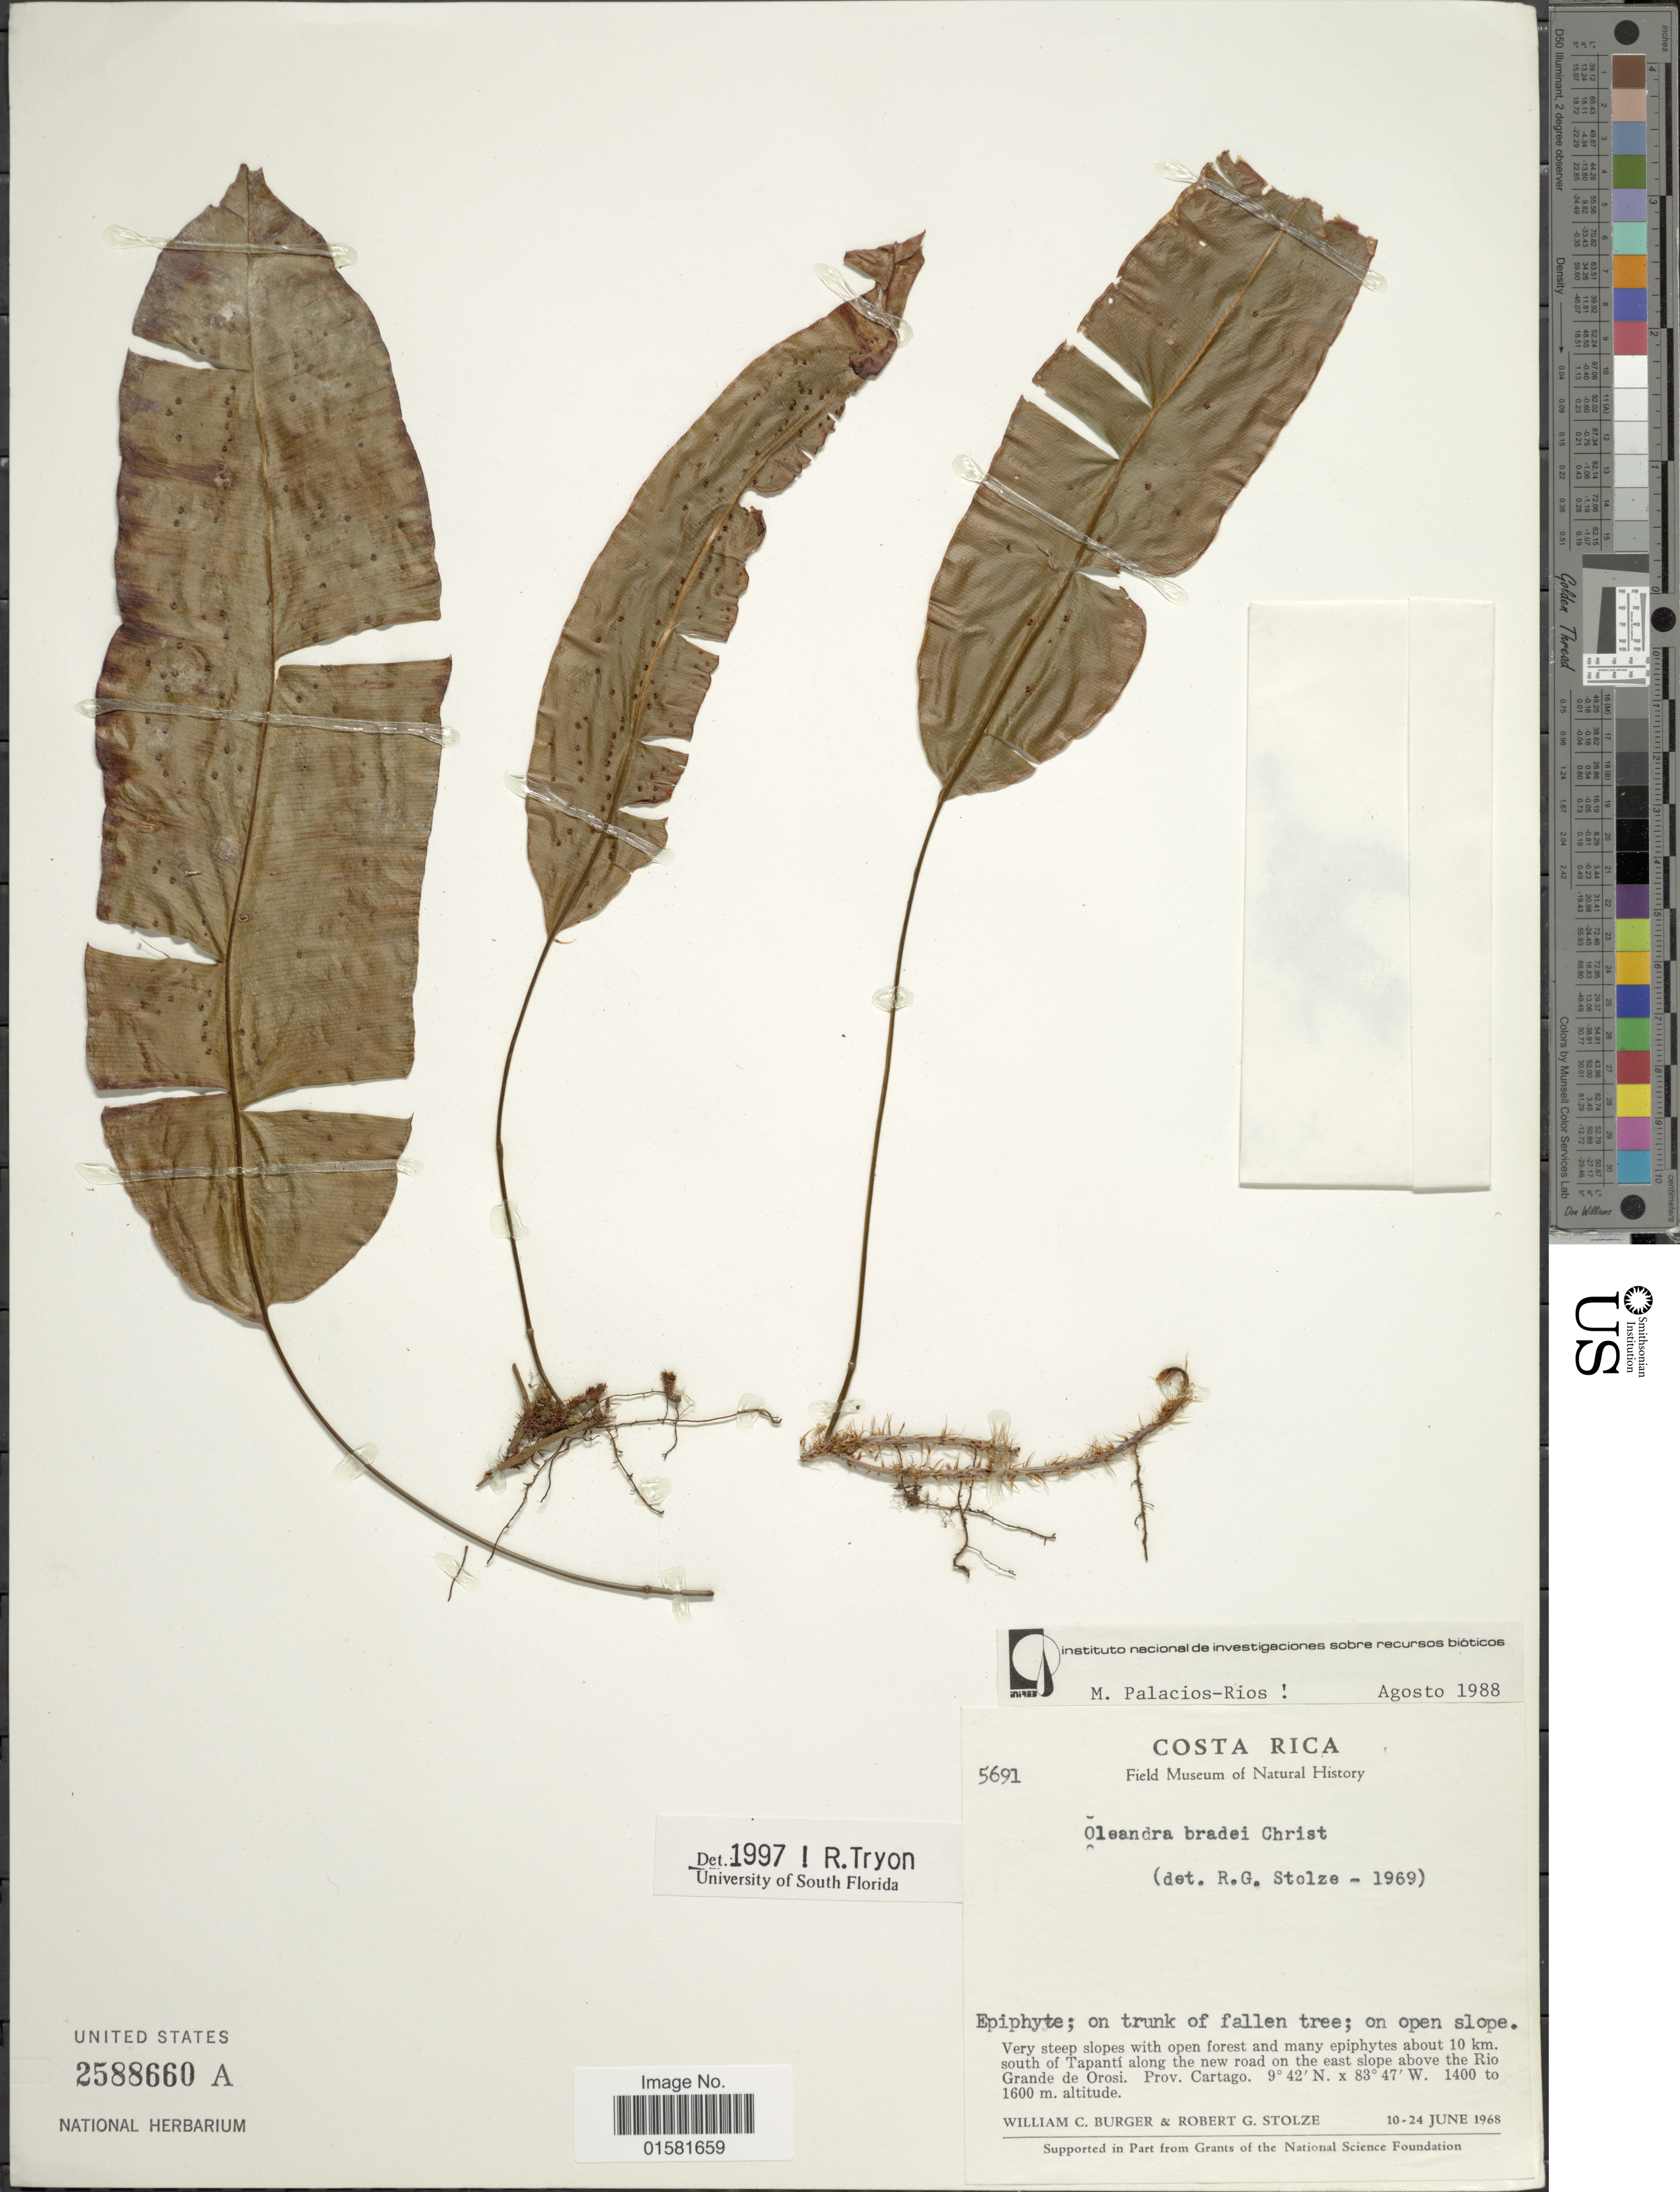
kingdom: Plantae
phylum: Tracheophyta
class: Polypodiopsida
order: Polypodiales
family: Oleandraceae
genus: Oleandra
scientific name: Oleandra bradei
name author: Christ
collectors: W. Burger & R. G. Stolze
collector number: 5691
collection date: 1968-06-10/1968-06-24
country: Costa Rica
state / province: Cartago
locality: Costa Rica, about 10 km south of Taoanti along the new road on the east slope above the Rio Grande de Orosi. Prov. Cartago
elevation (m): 1400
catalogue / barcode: US 2588660A